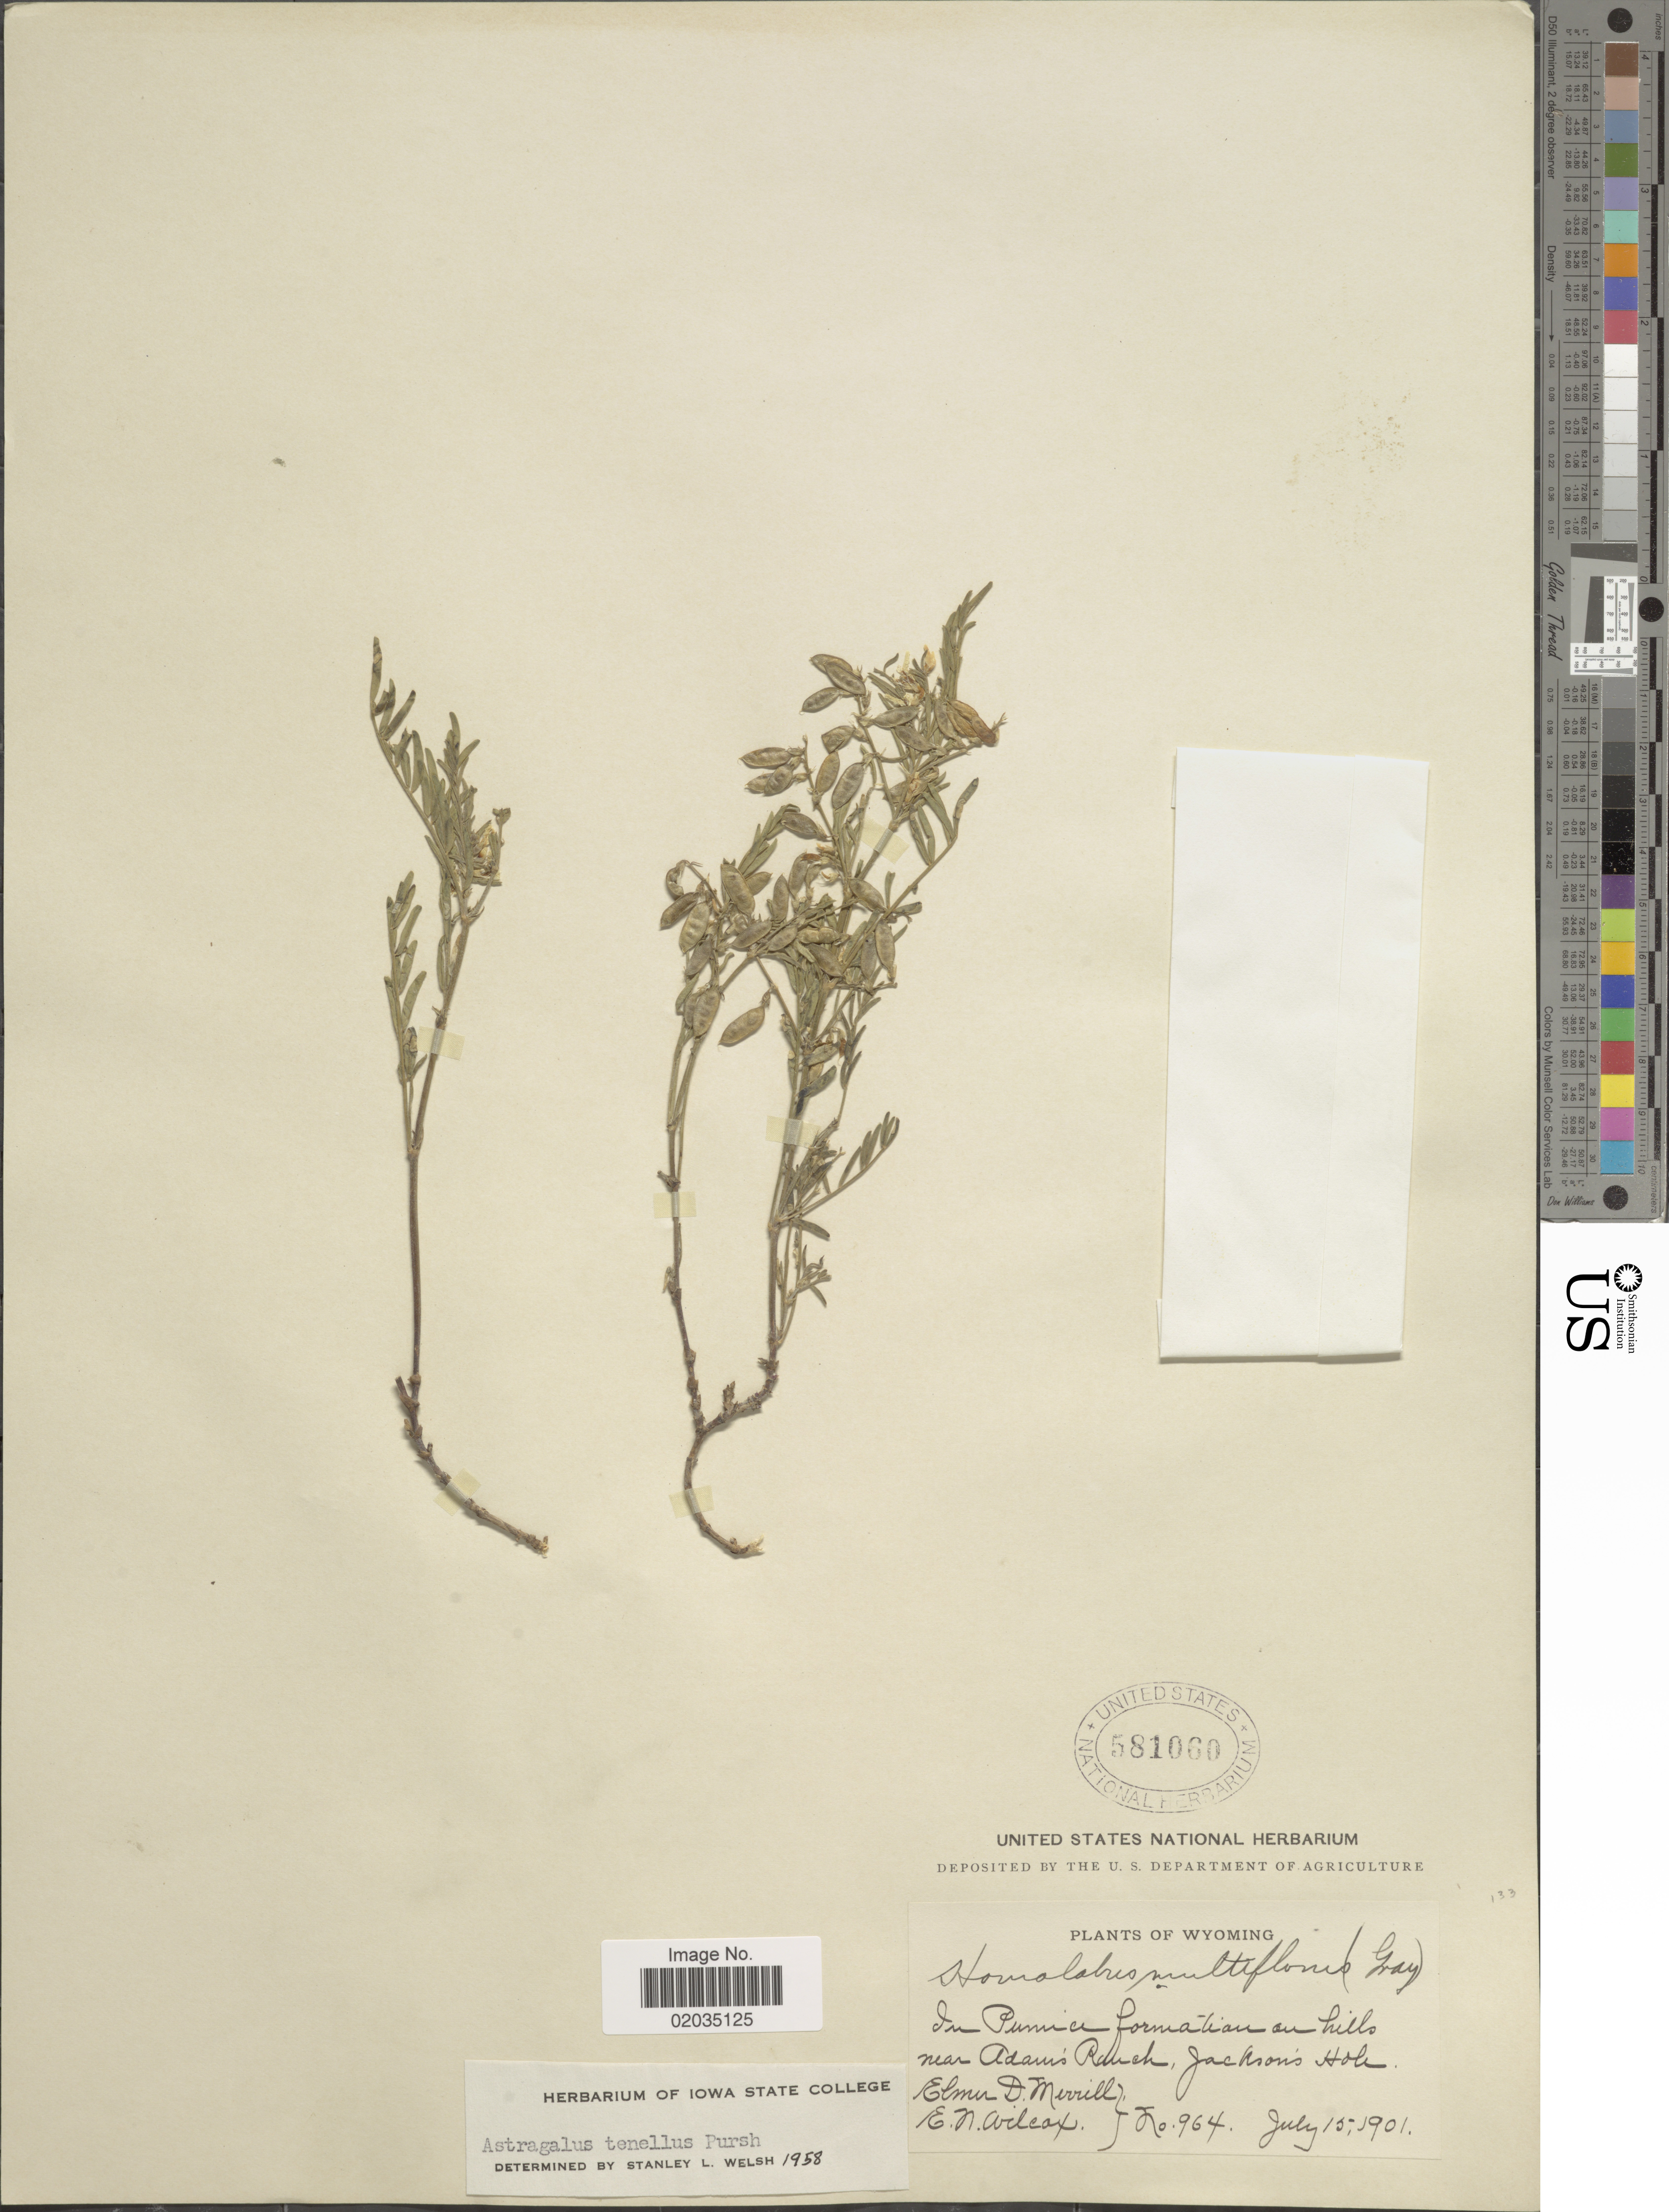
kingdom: Plantae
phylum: Tracheophyta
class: Magnoliopsida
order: Fabales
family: Fabaceae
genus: Astragalus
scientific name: Astragalus tenellus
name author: Pursh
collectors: E. D. Merrill & E. Wilcox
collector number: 964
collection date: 1901-07-15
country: United States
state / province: Wyoming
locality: In Punice formation on hills near Adam's Ranch, Jackson's Hole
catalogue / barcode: US 581060